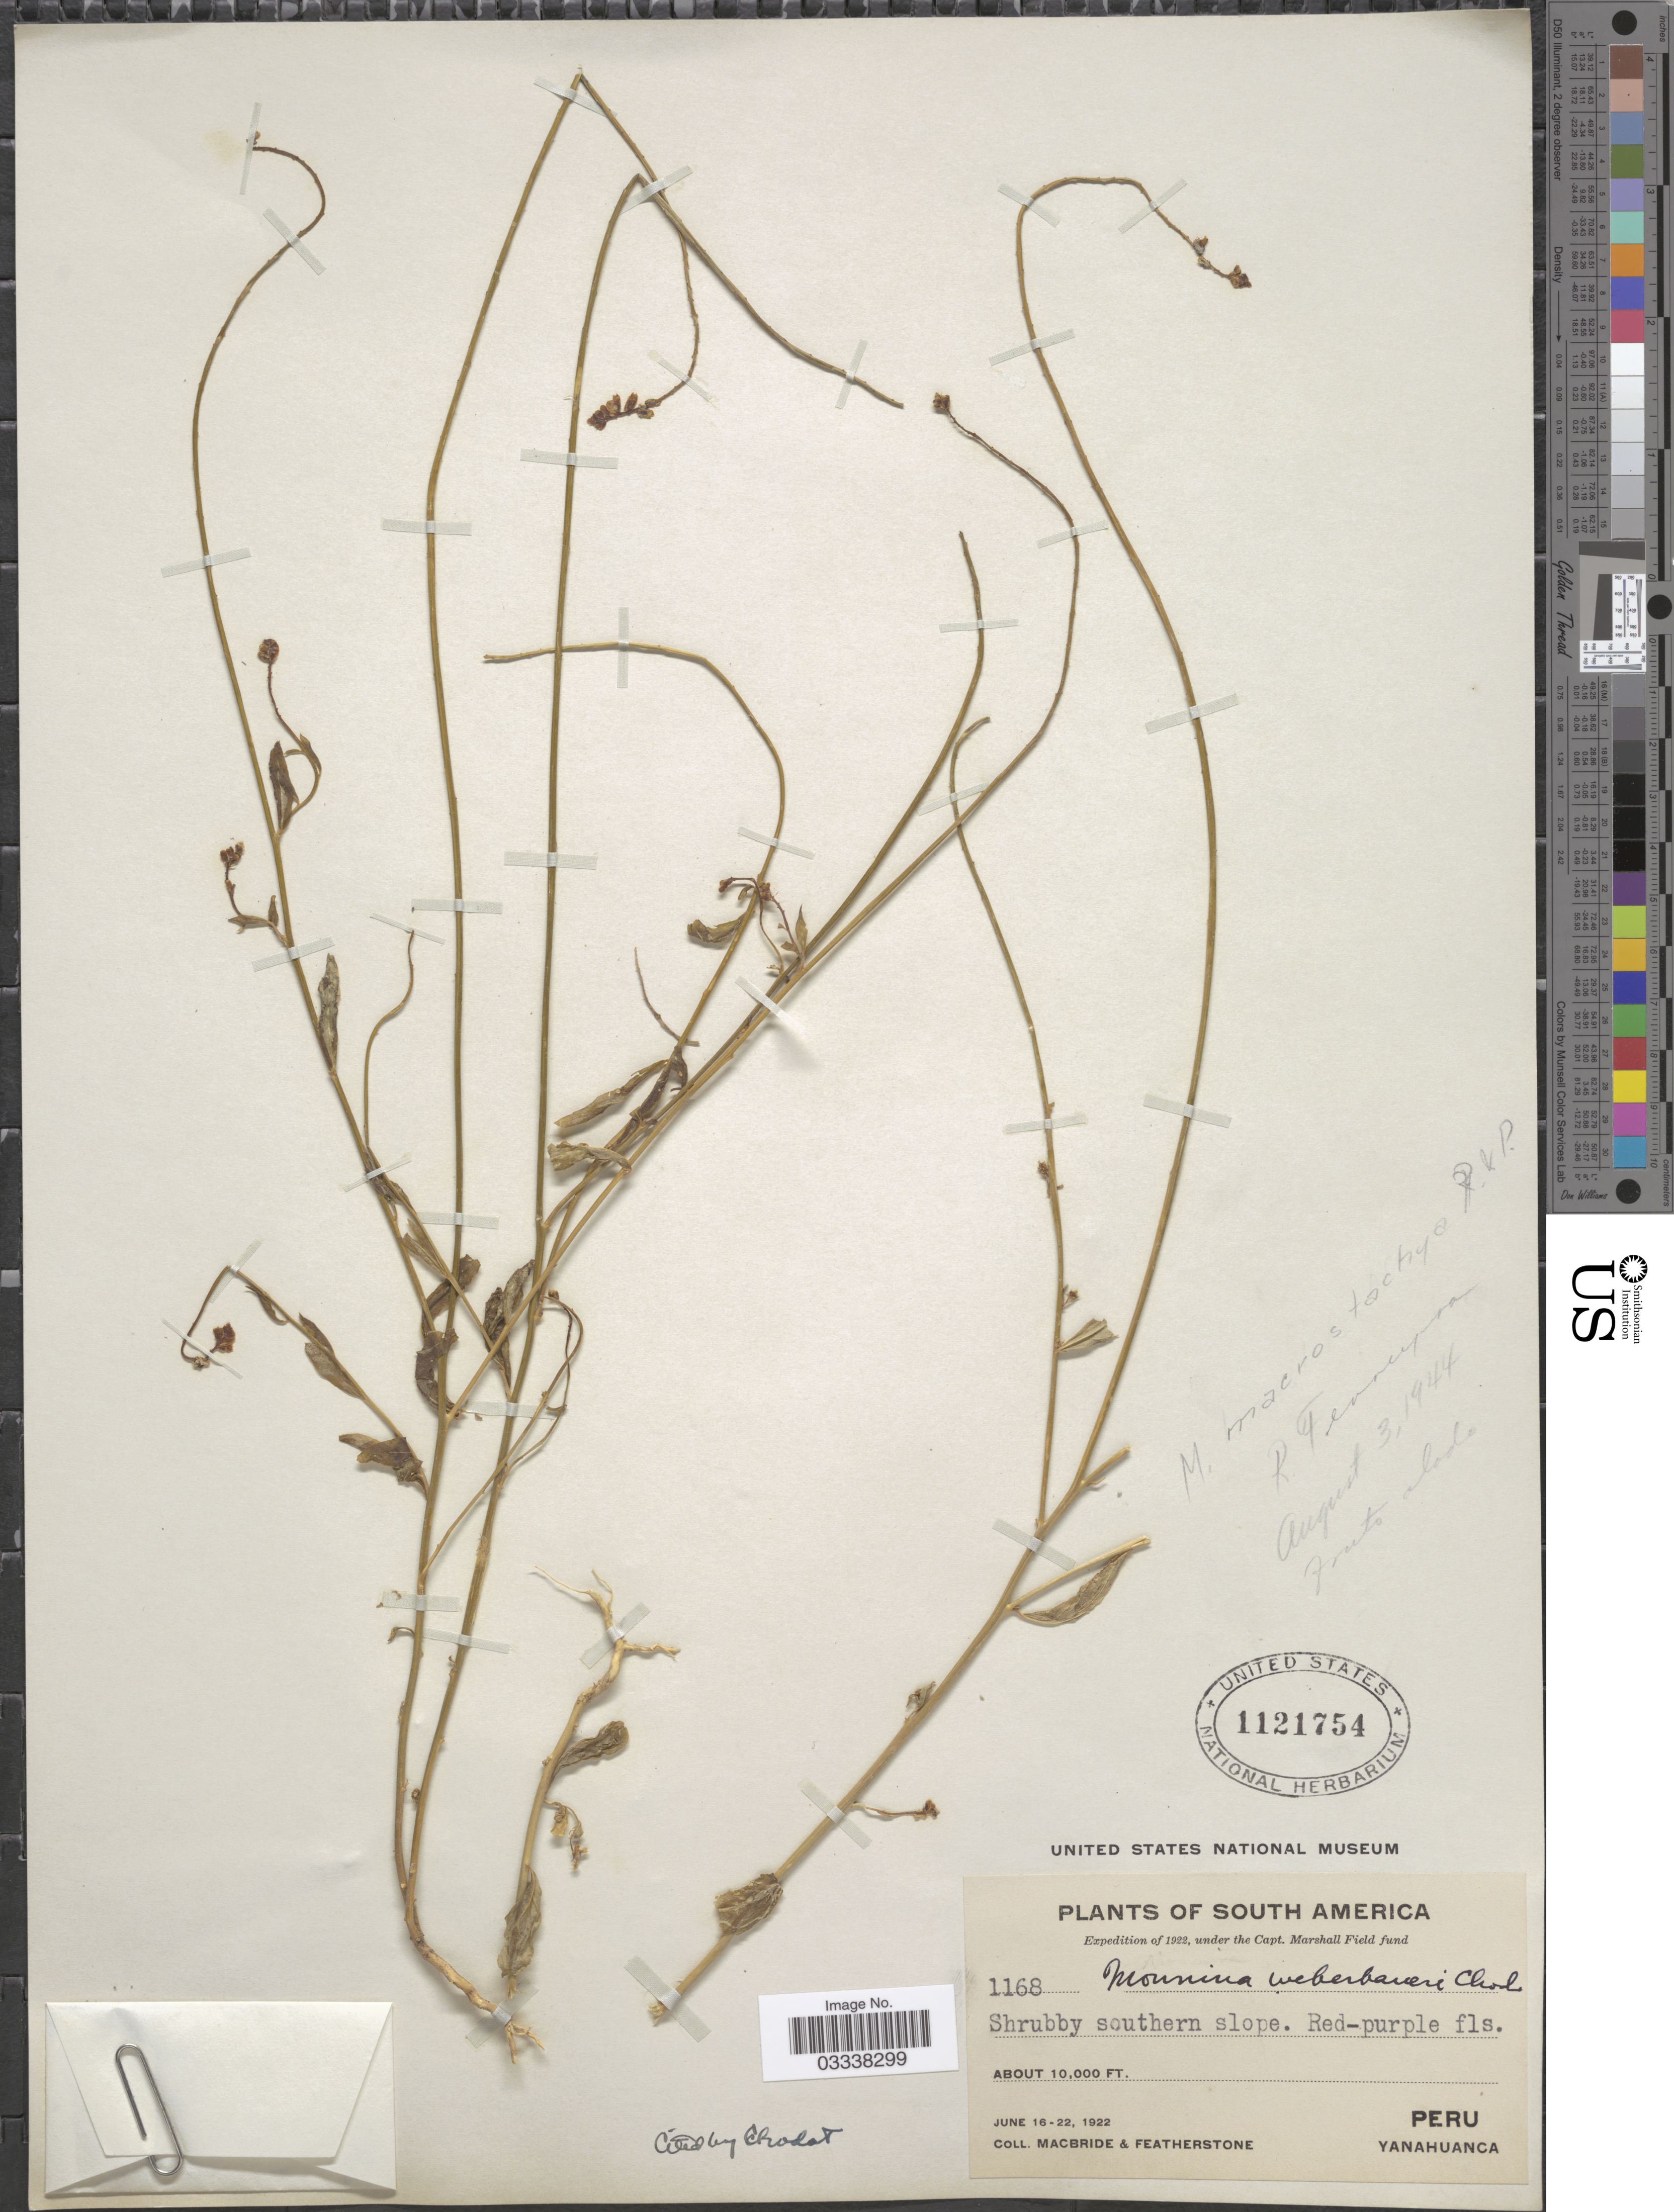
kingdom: Plantae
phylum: Tracheophyta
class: Magnoliopsida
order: Fabales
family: Polygalaceae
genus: Monnina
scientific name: Monnina macrostachya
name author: Ruiz & Pav.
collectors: Macbride, -- & -. Featherstone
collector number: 1168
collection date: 1922-06-16/1922-06-22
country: Peru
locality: Yanahuanca.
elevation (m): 3048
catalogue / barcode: US 1121754